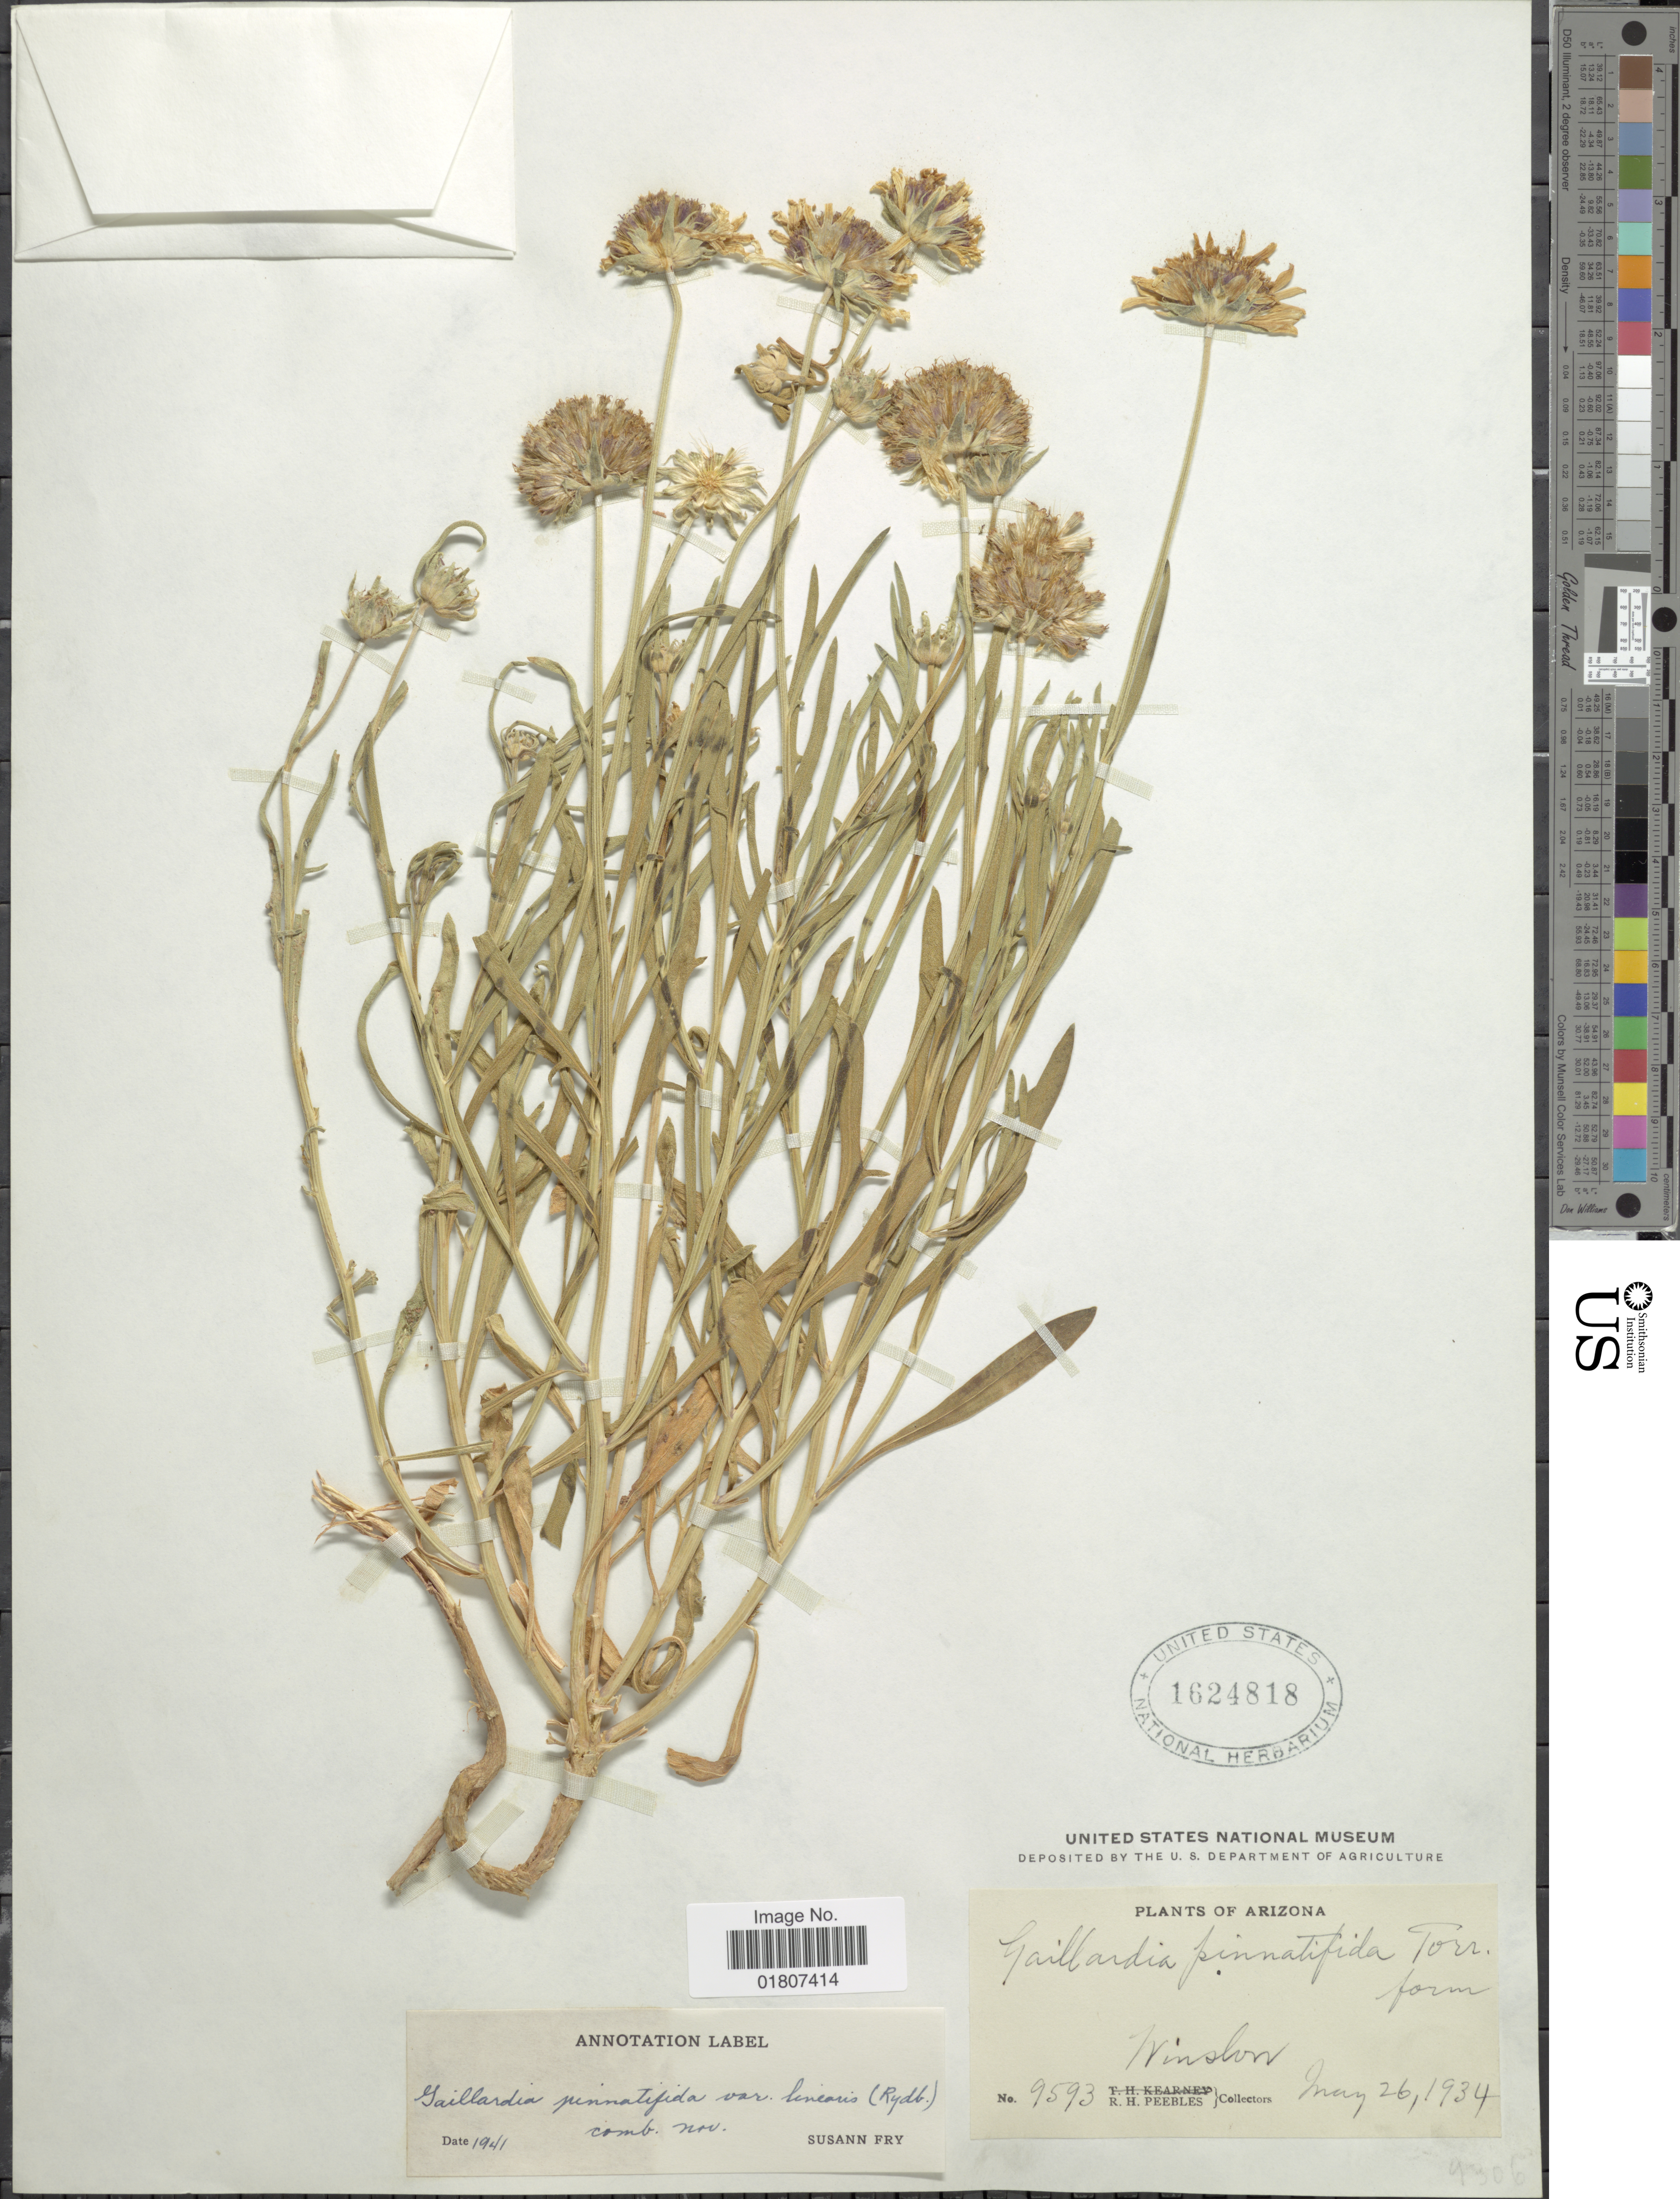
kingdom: Plantae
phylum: Tracheophyta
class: Magnoliopsida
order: Asterales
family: Asteraceae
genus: Gaillardia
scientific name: Gaillardia pinnatifida var. linearis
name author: (Rydb.) Biddulph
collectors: R. H. Peebles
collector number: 9593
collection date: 1934-05-26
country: United States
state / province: Arizona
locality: Winslow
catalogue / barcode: US 1624818